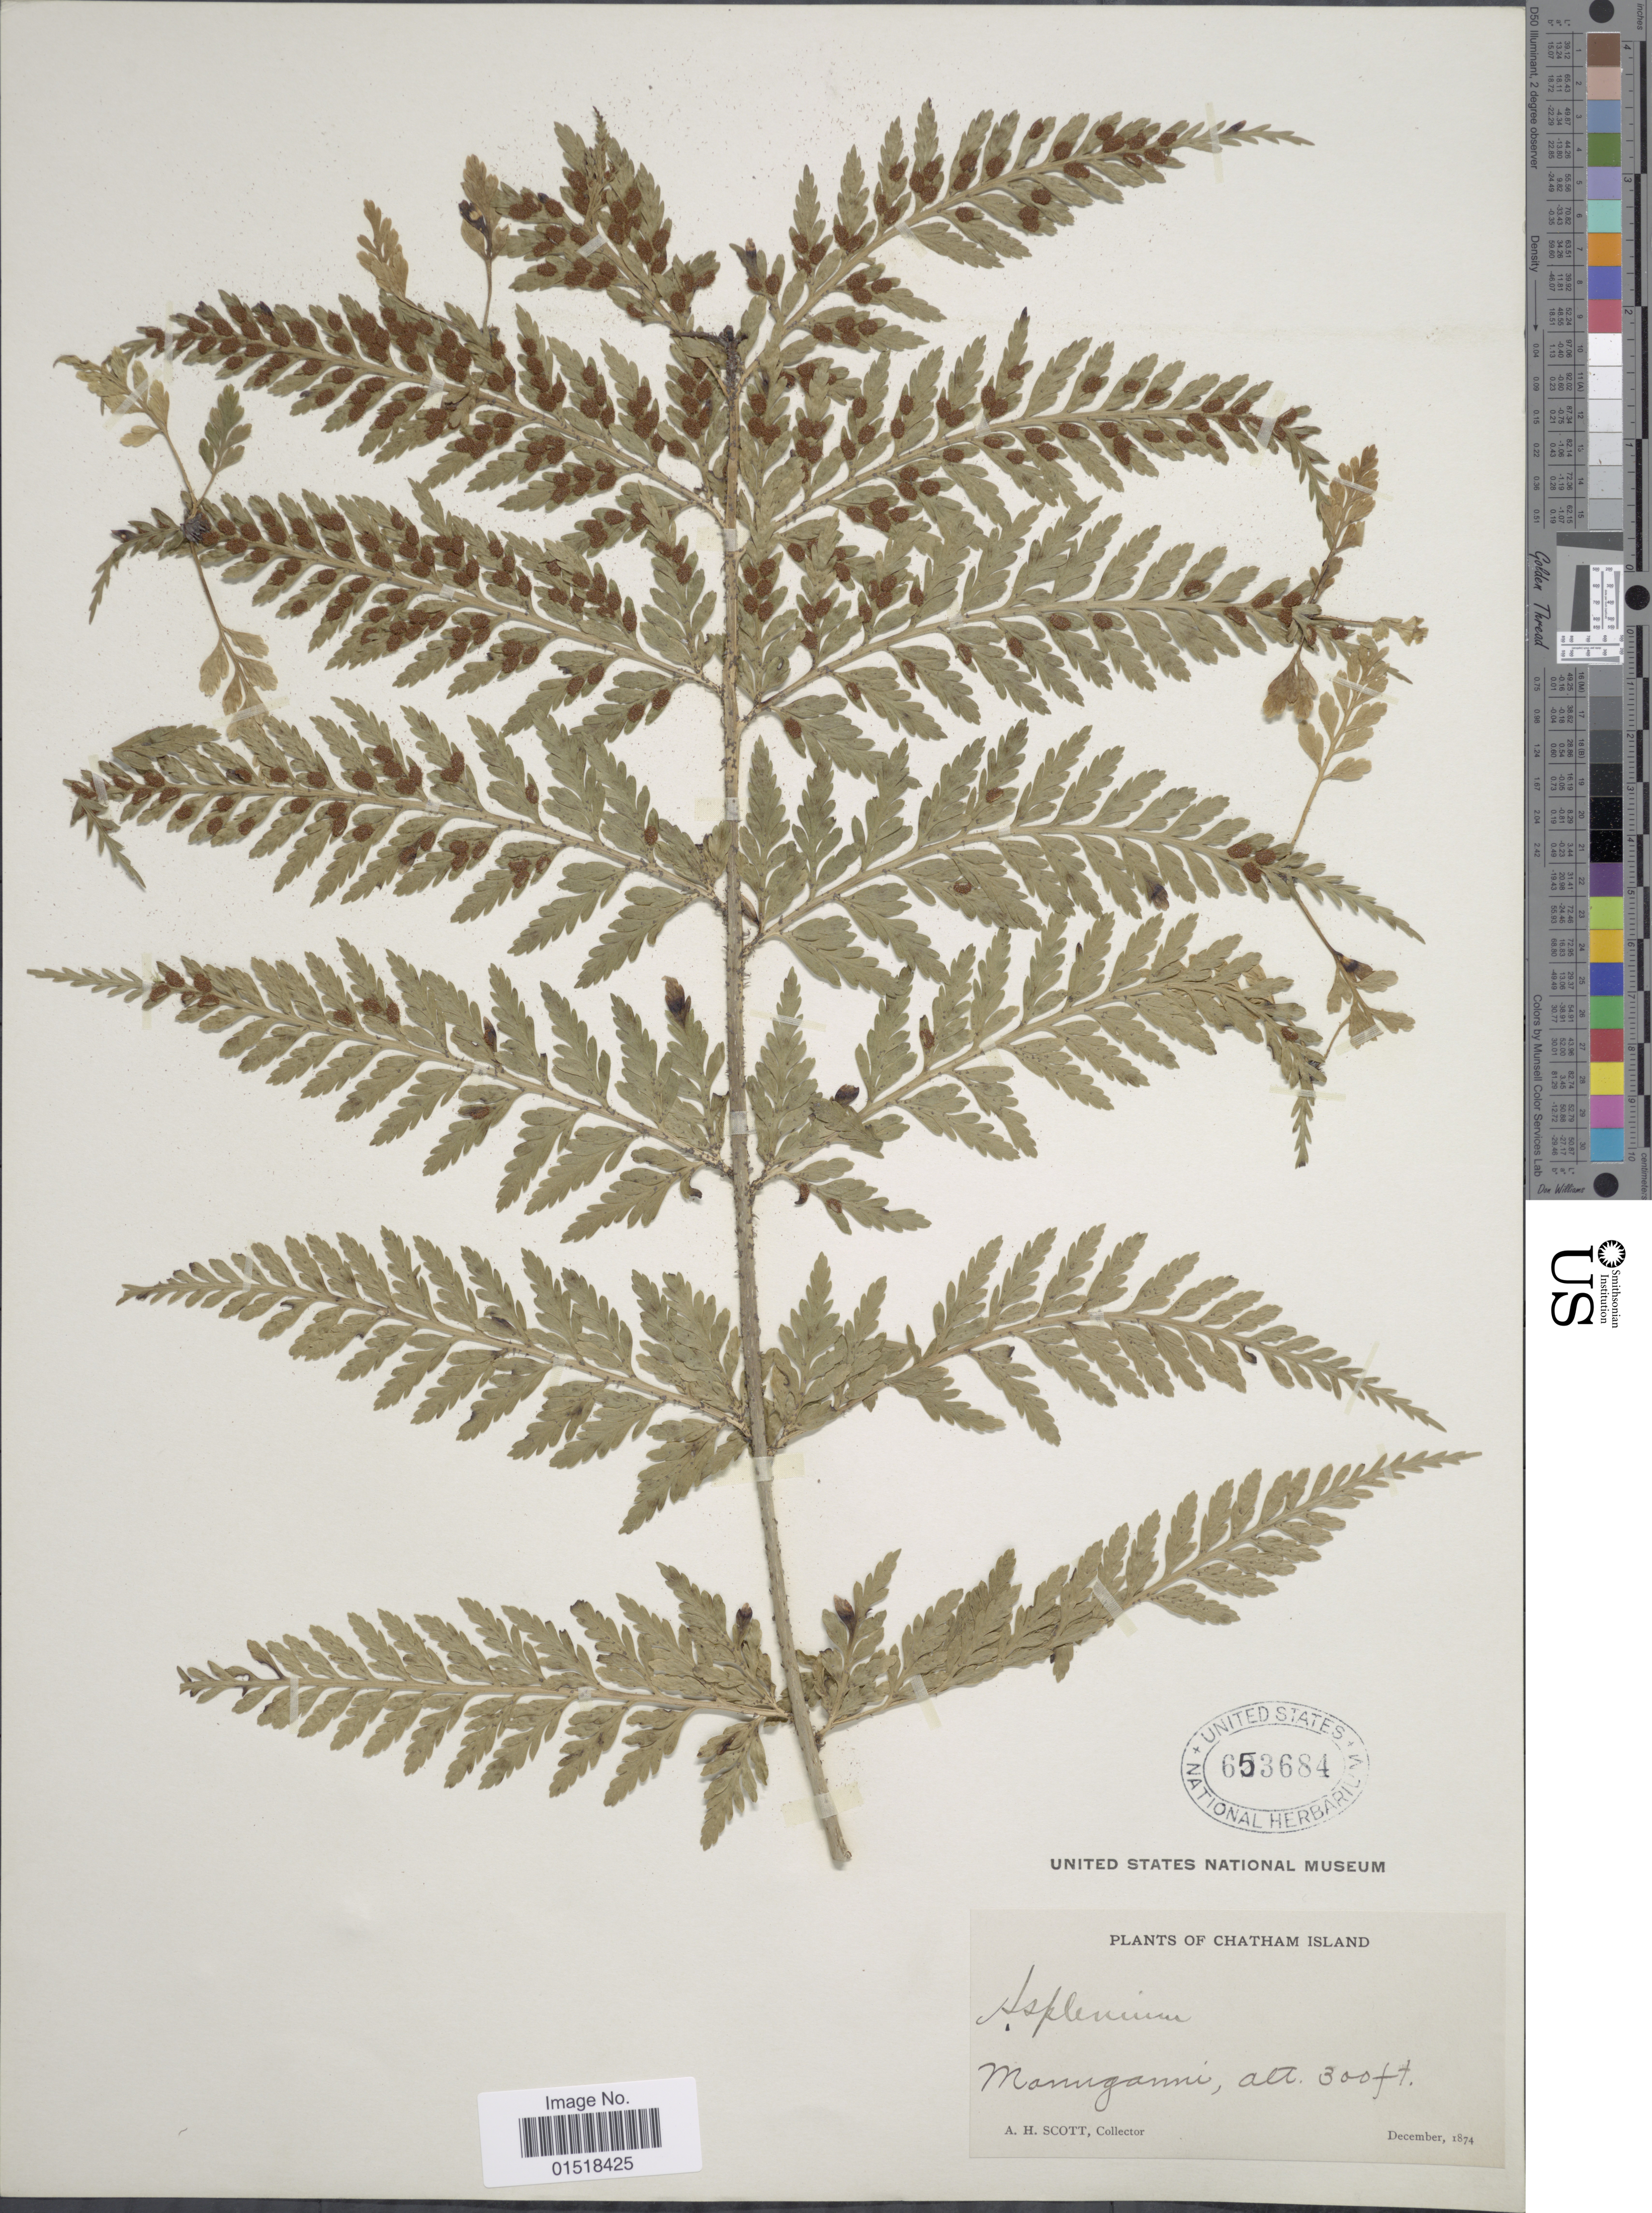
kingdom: Plantae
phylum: Tracheophyta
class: Polypodiopsida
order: Polypodiales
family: Aspleniaceae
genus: Asplenium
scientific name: Asplenium sp.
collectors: A. H. Scott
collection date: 1874-12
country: New Zealand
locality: Chatham Island. Maunganui.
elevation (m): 91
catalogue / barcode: US 653684